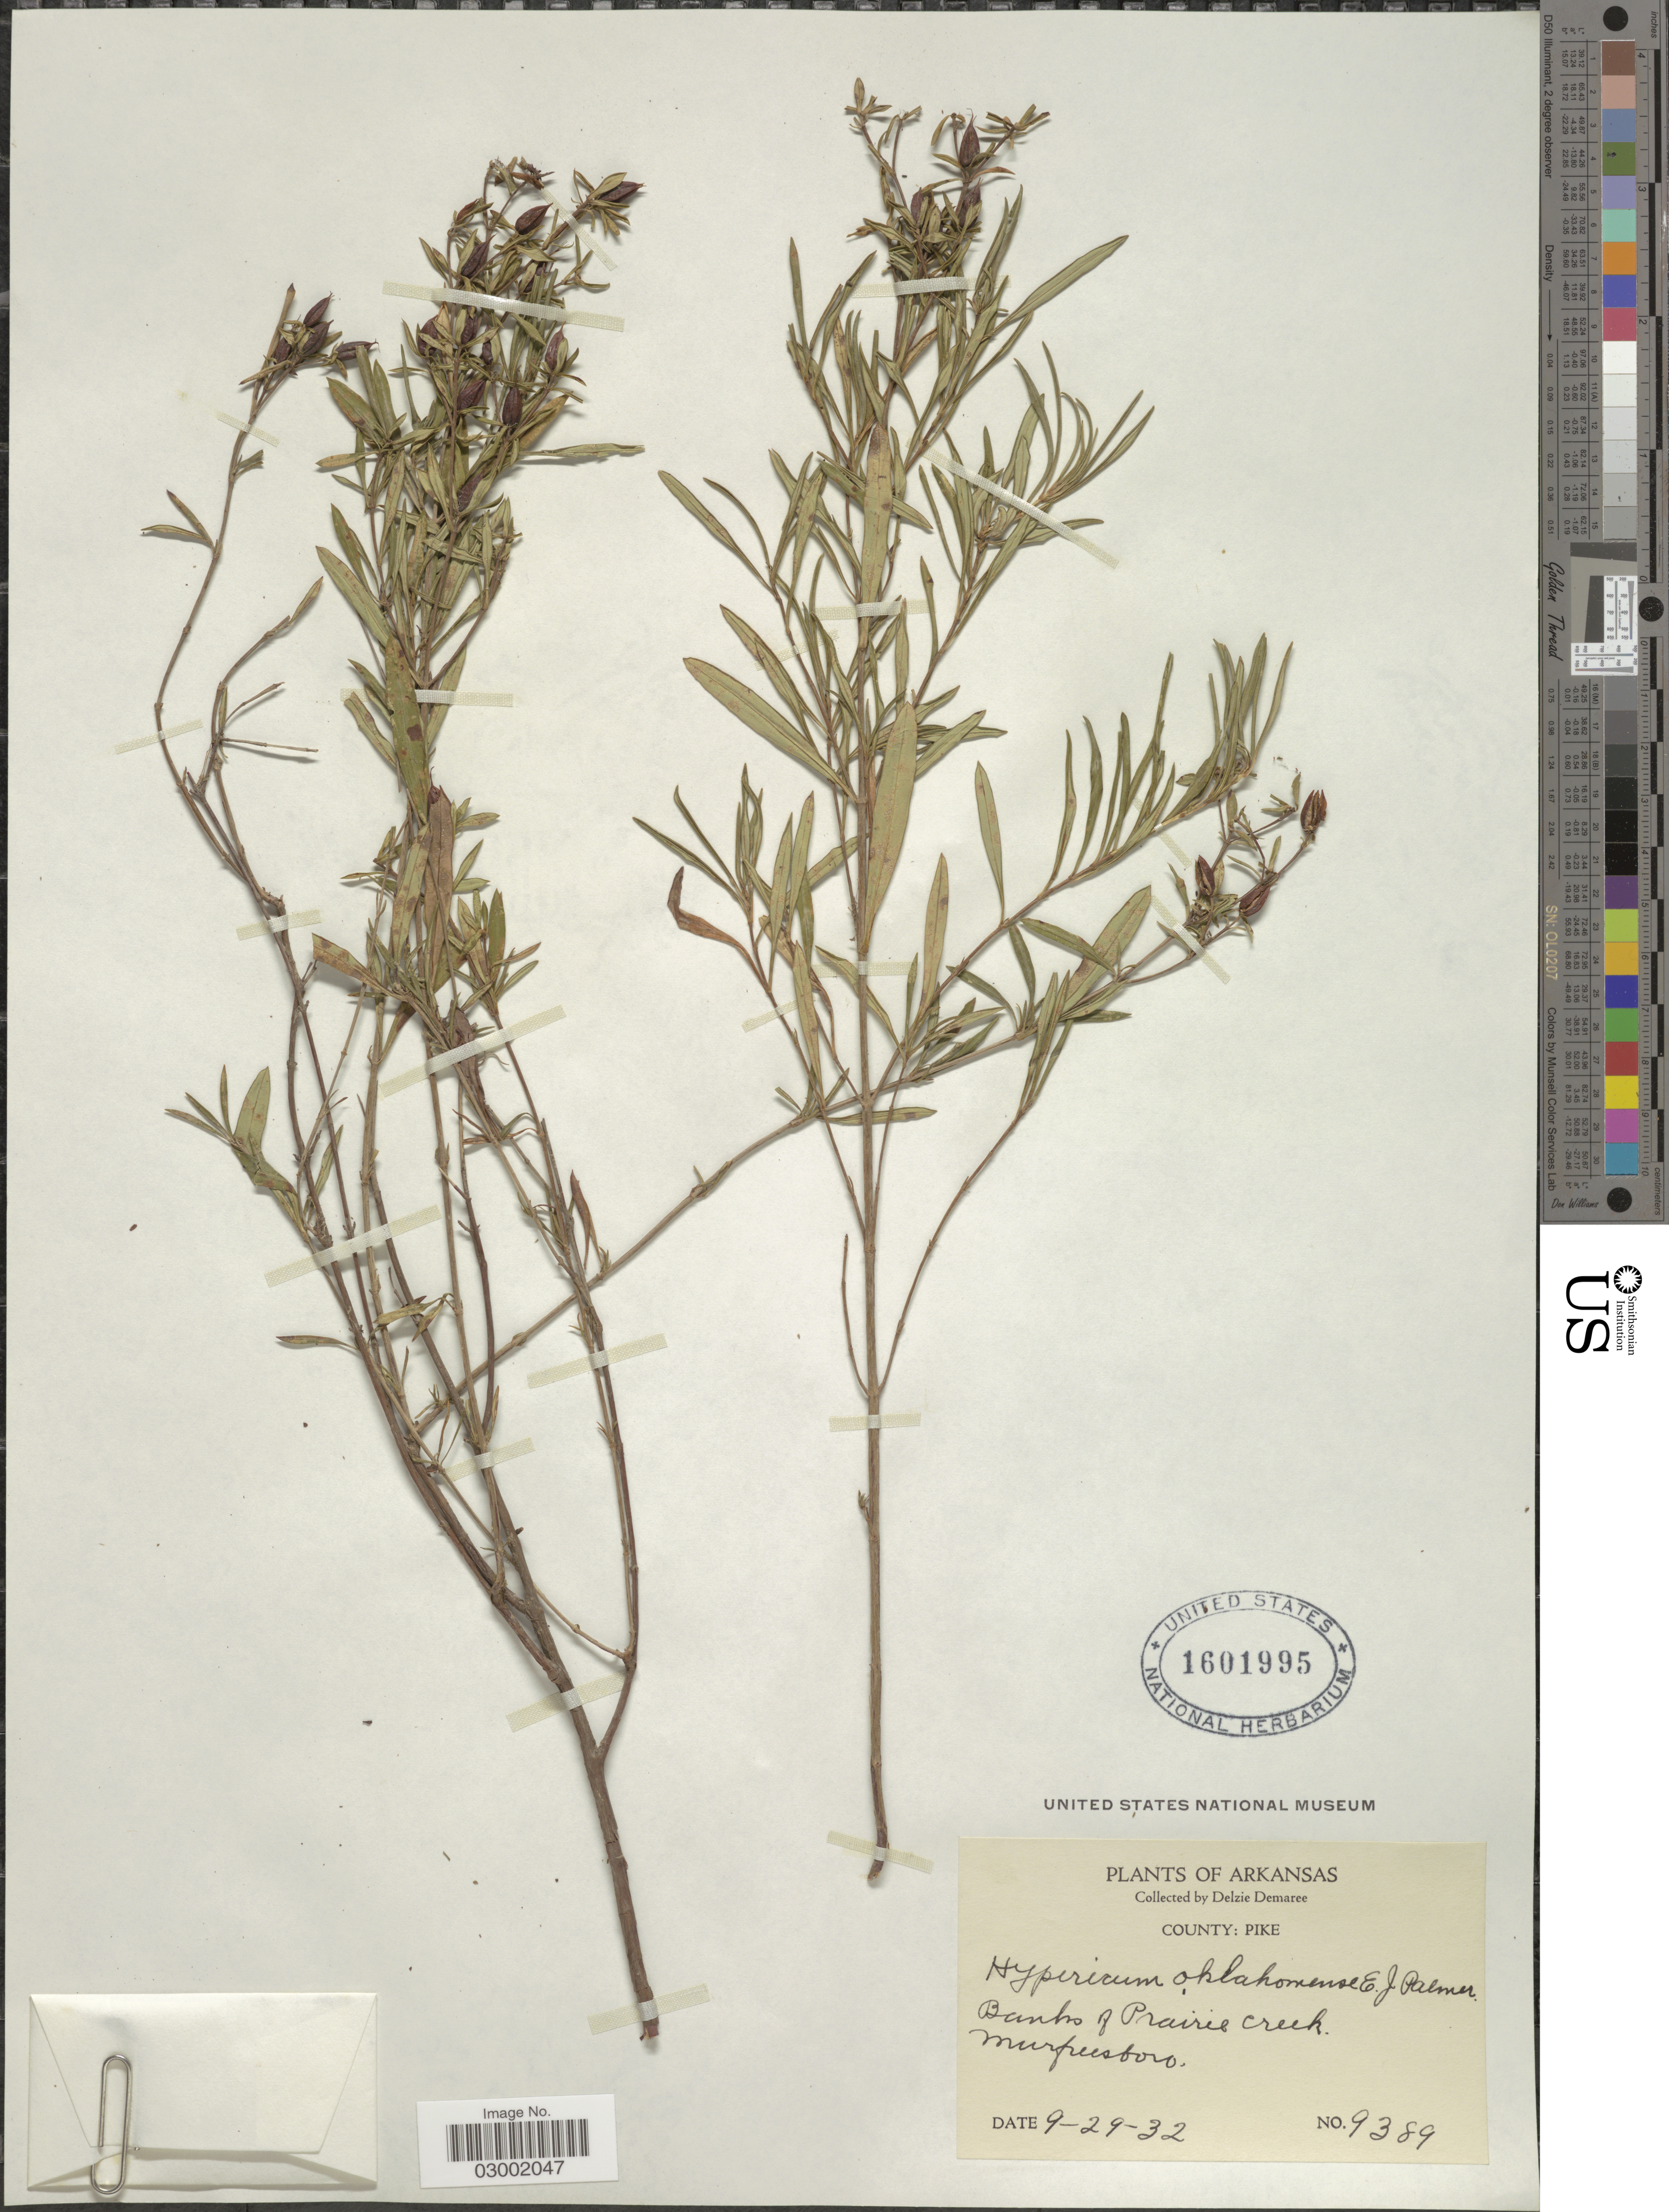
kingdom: Plantae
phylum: Tracheophyta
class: Magnoliopsida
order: Malpighiales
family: Hypericaceae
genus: Hypericum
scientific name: Hypericum oklahomense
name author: E.J. Palmer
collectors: D. Demaree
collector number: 9389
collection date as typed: Transcribed d/m/y: 29/9/32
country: United States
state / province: Arkansas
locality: County: Pike. Banks of Prairie Creek. Murfreesboro.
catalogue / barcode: US 1601995